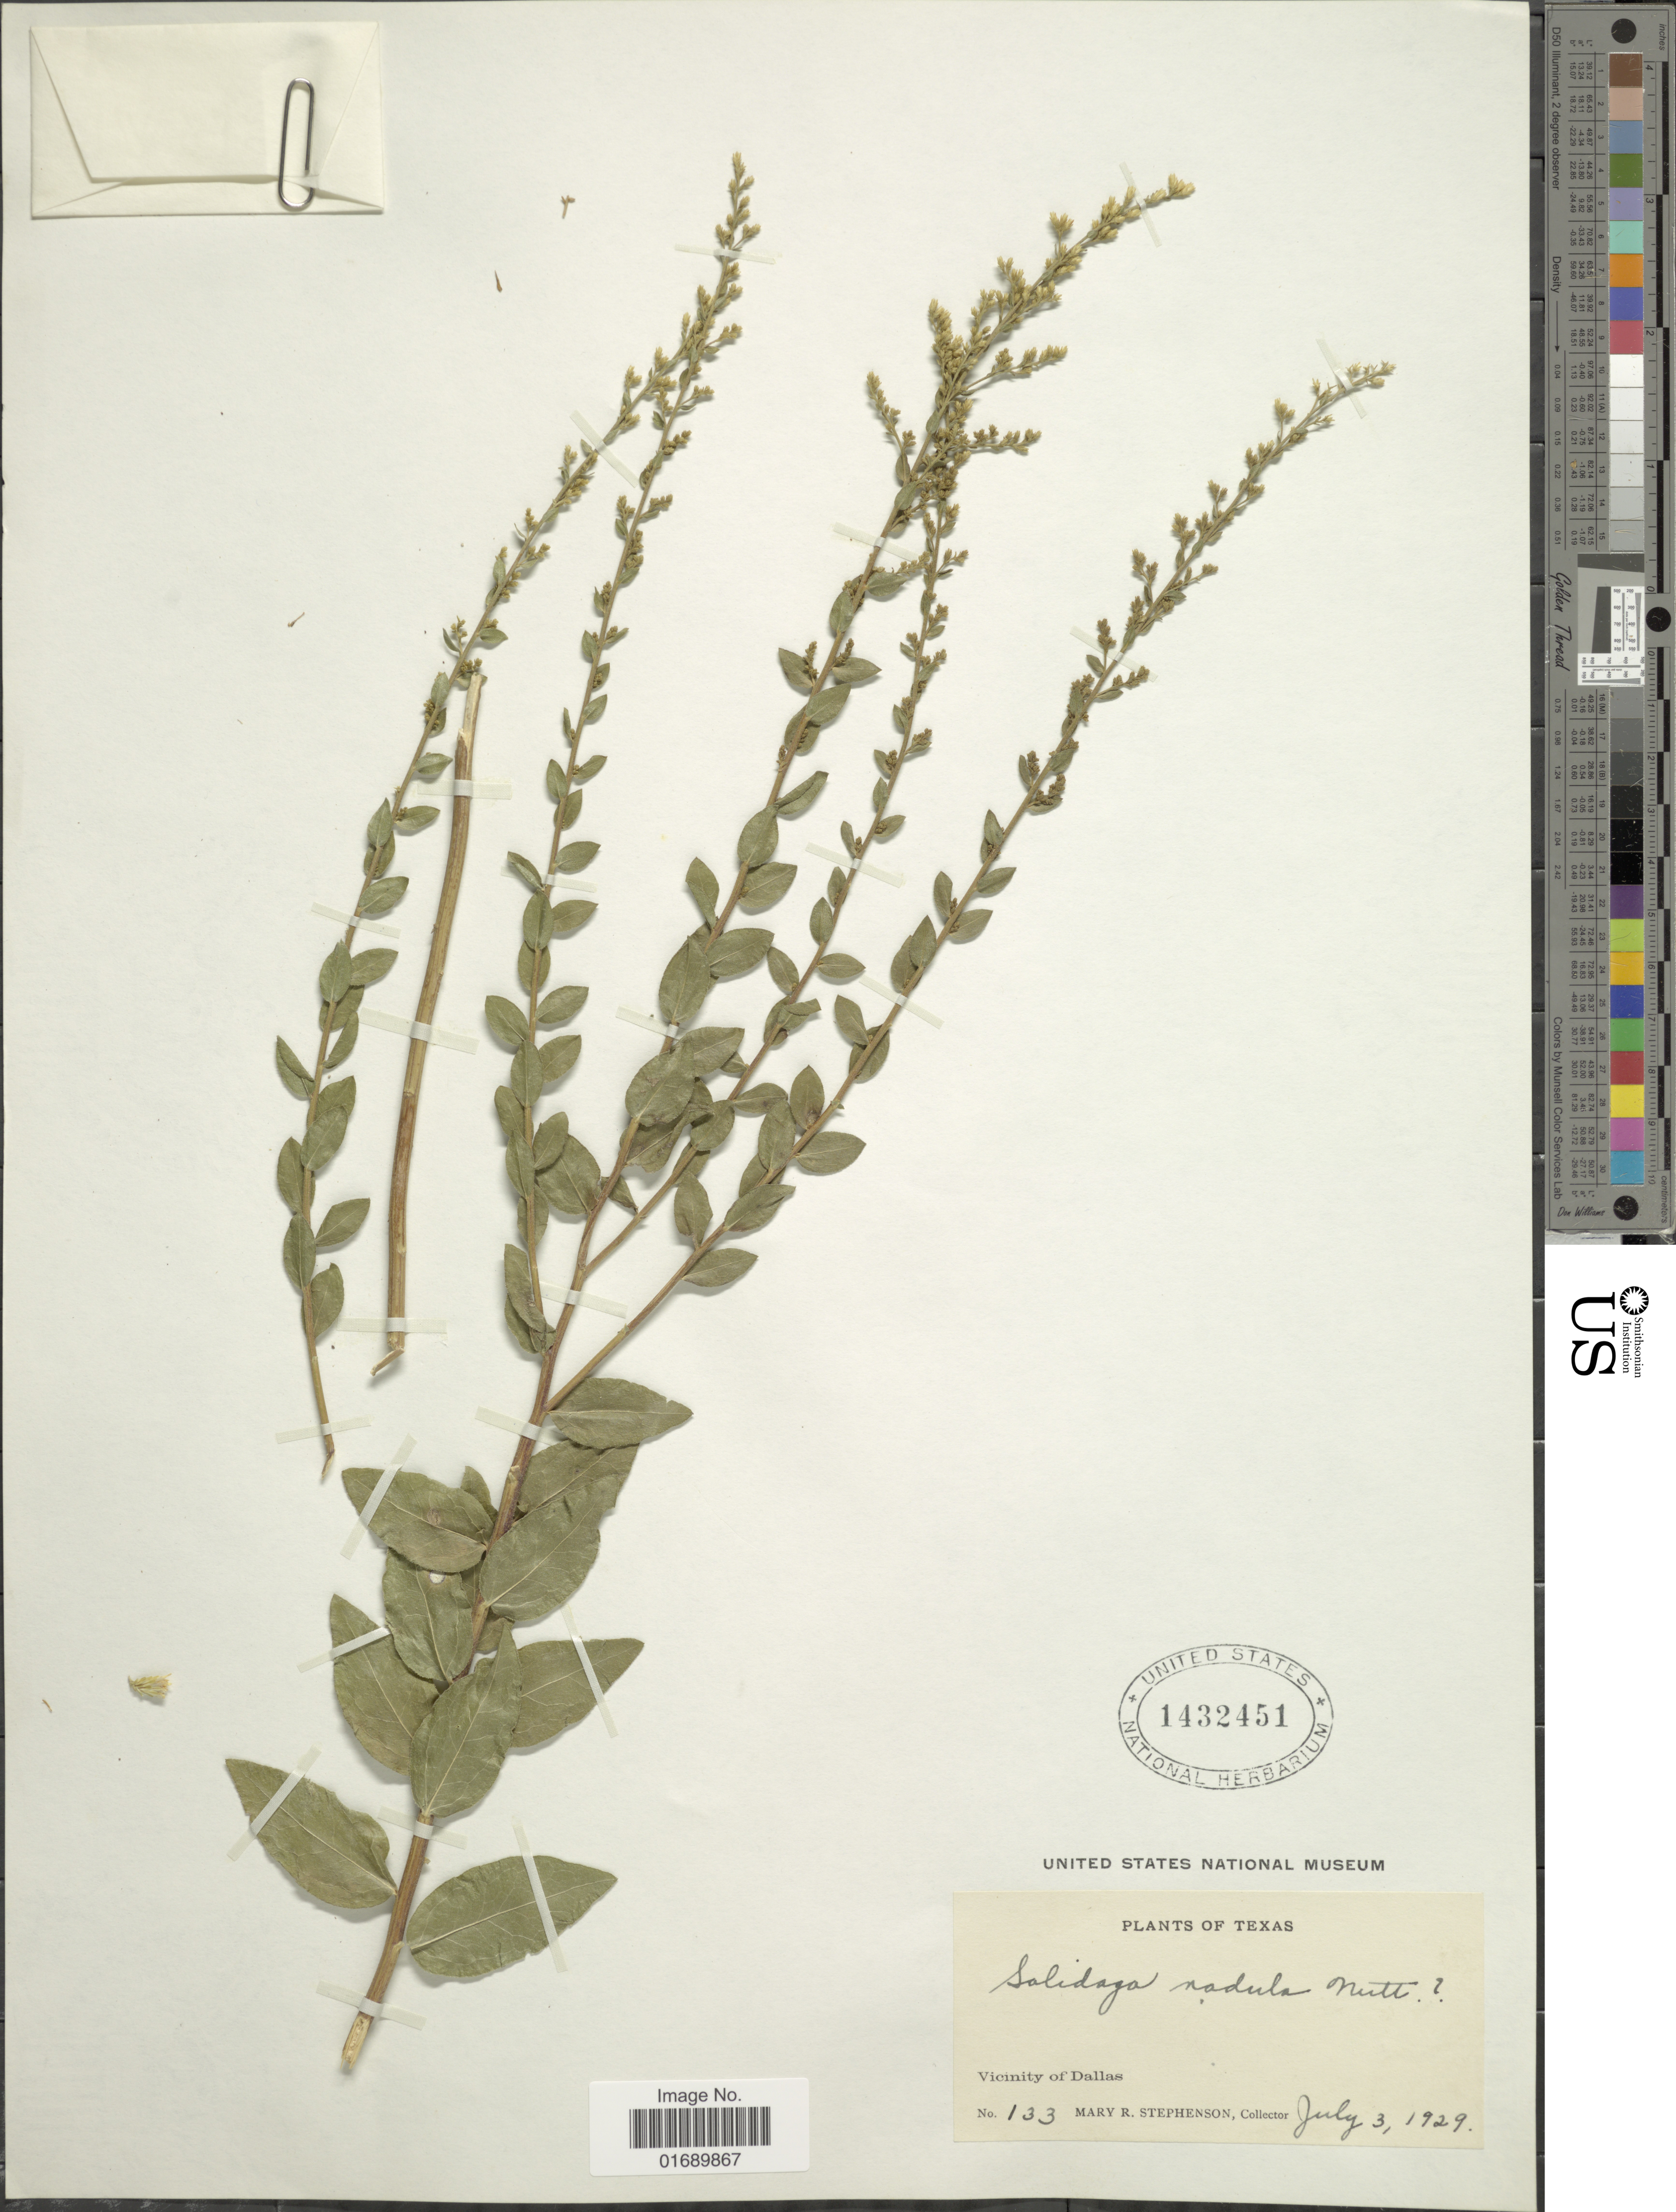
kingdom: Plantae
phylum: Tracheophyta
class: Magnoliopsida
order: Asterales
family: Asteraceae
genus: Solidago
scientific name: Solidago radula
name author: Nutt.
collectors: M. Stephenson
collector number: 133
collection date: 1929-07-03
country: United States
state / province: Texas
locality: Vicinity of Dallas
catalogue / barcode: US 1432451